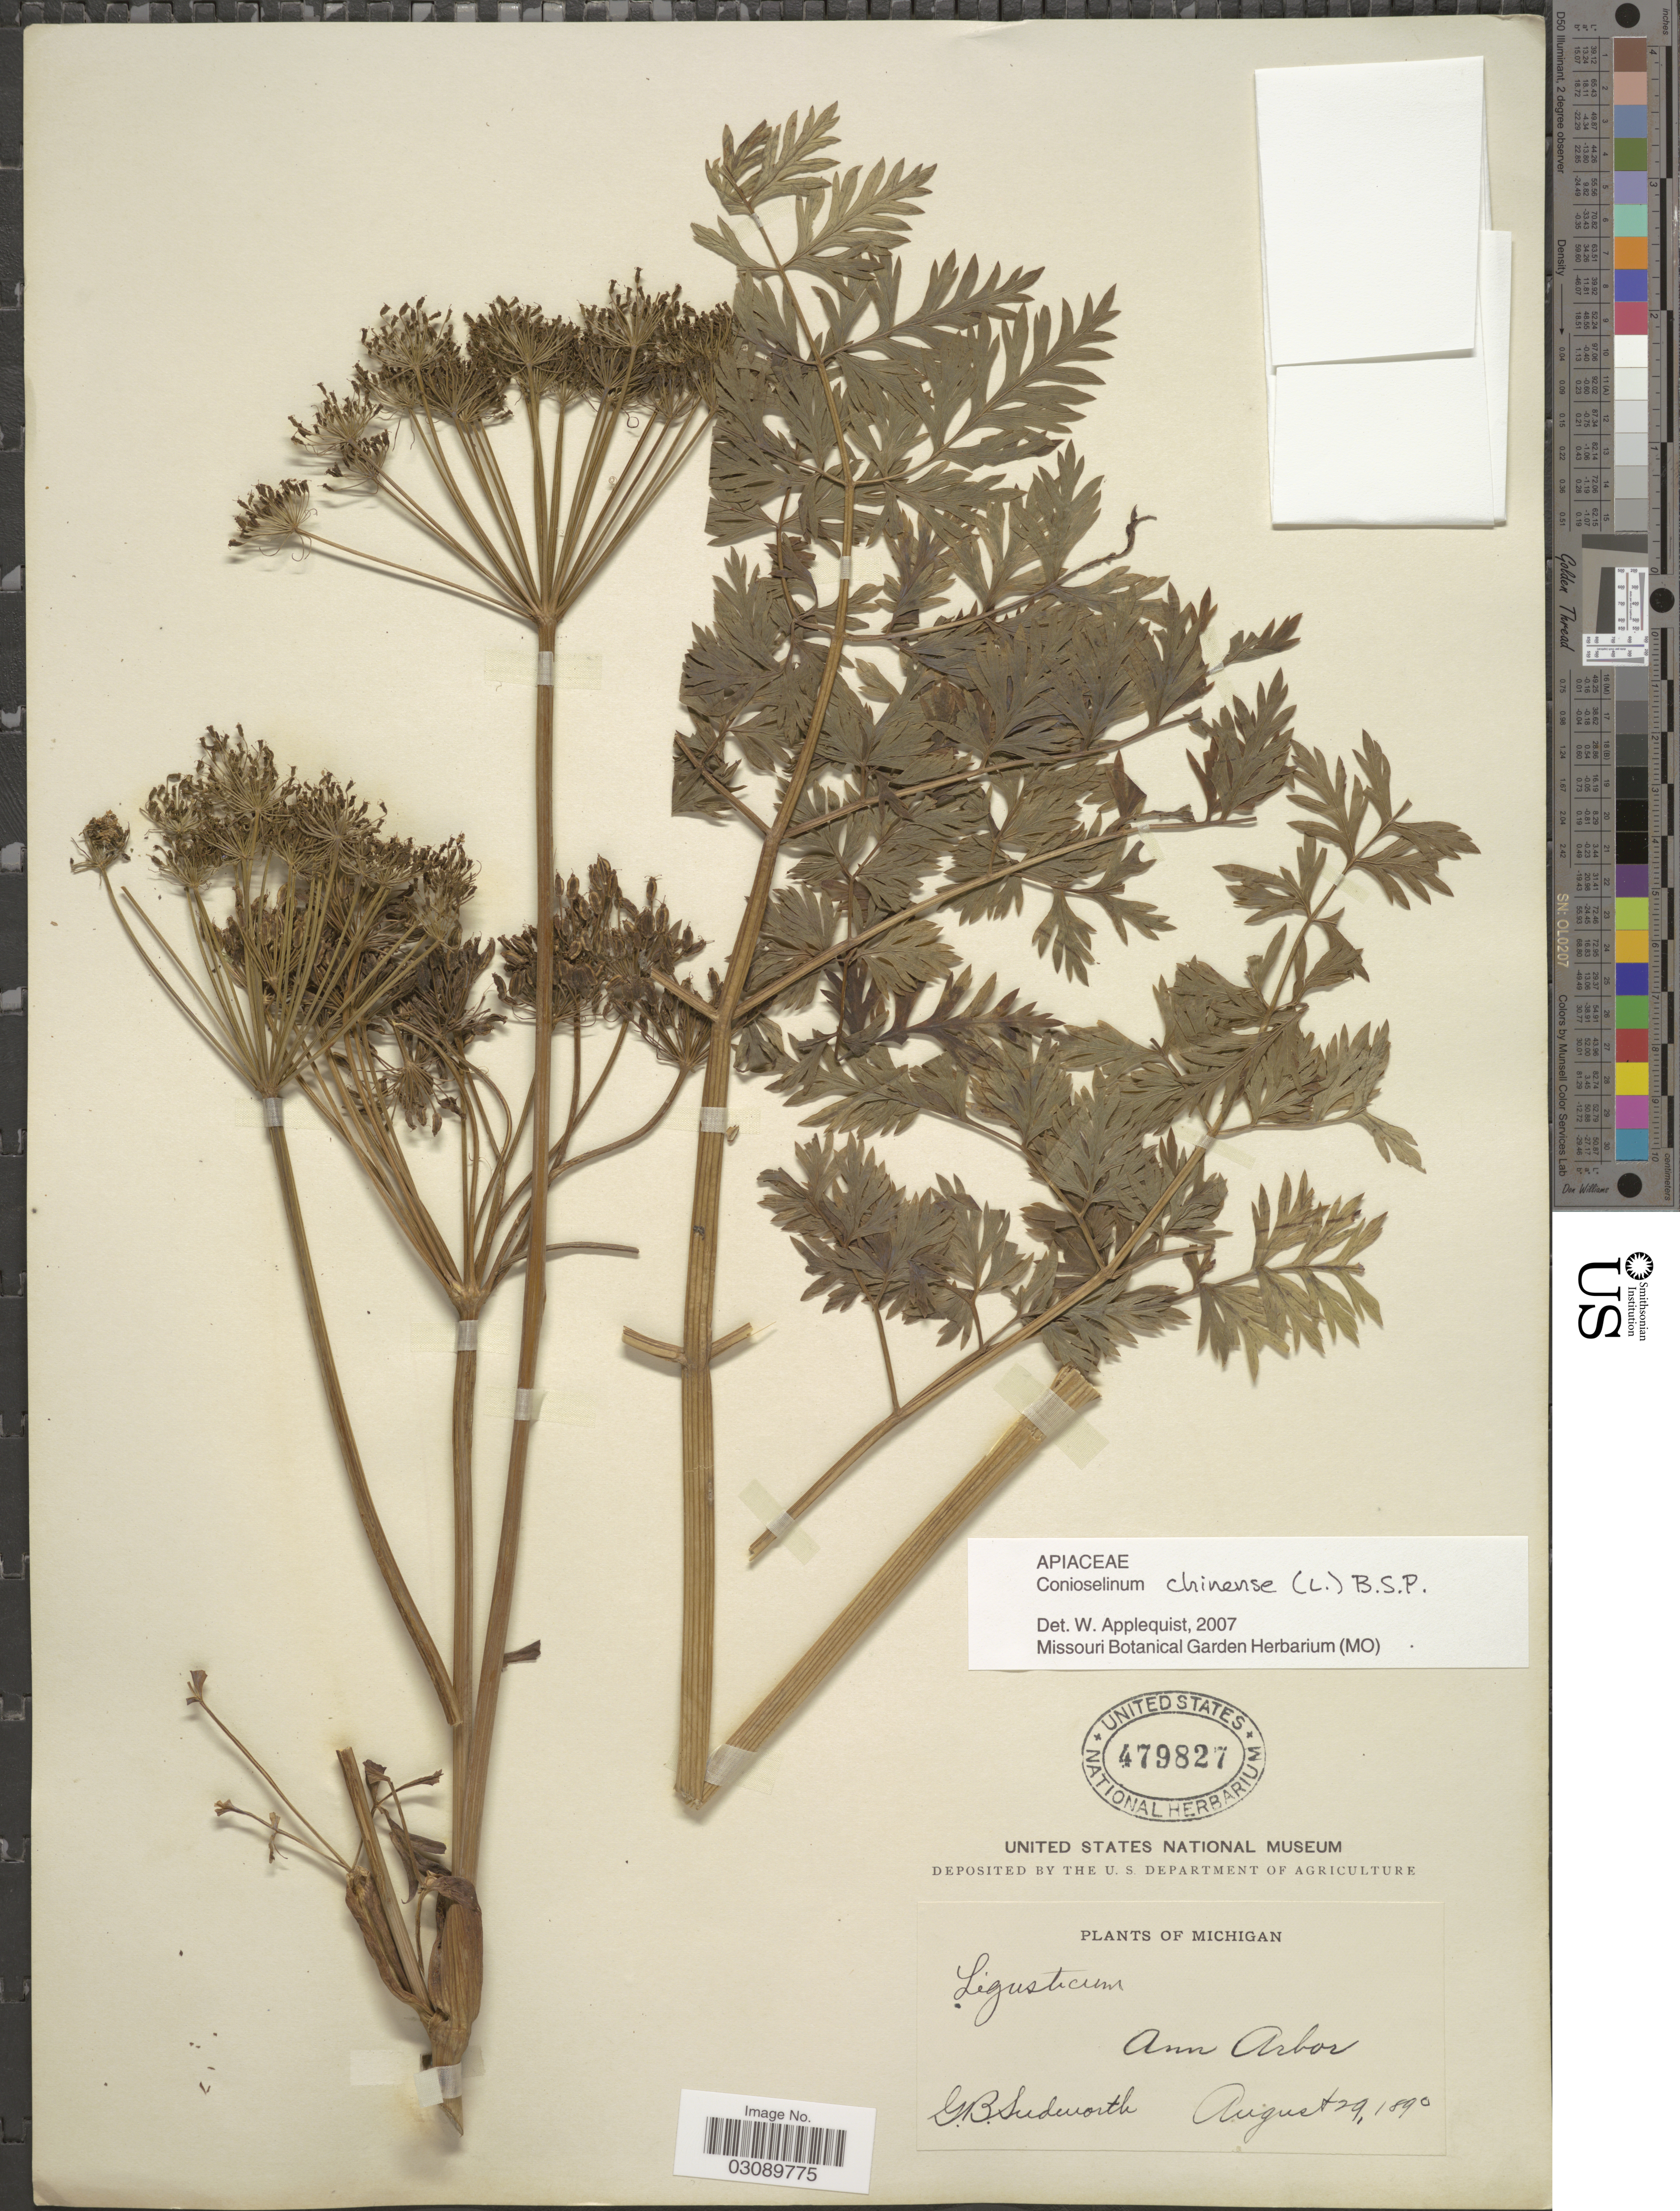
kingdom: Plantae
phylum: Tracheophyta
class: Magnoliopsida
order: Apiales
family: Apiaceae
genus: Conioselinum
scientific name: Conioselinum chinense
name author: (L.) Britton et al.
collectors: G. B. Sudworth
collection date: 1890-08-29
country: United States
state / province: Michigan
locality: Ann Arbor.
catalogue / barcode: US 479827